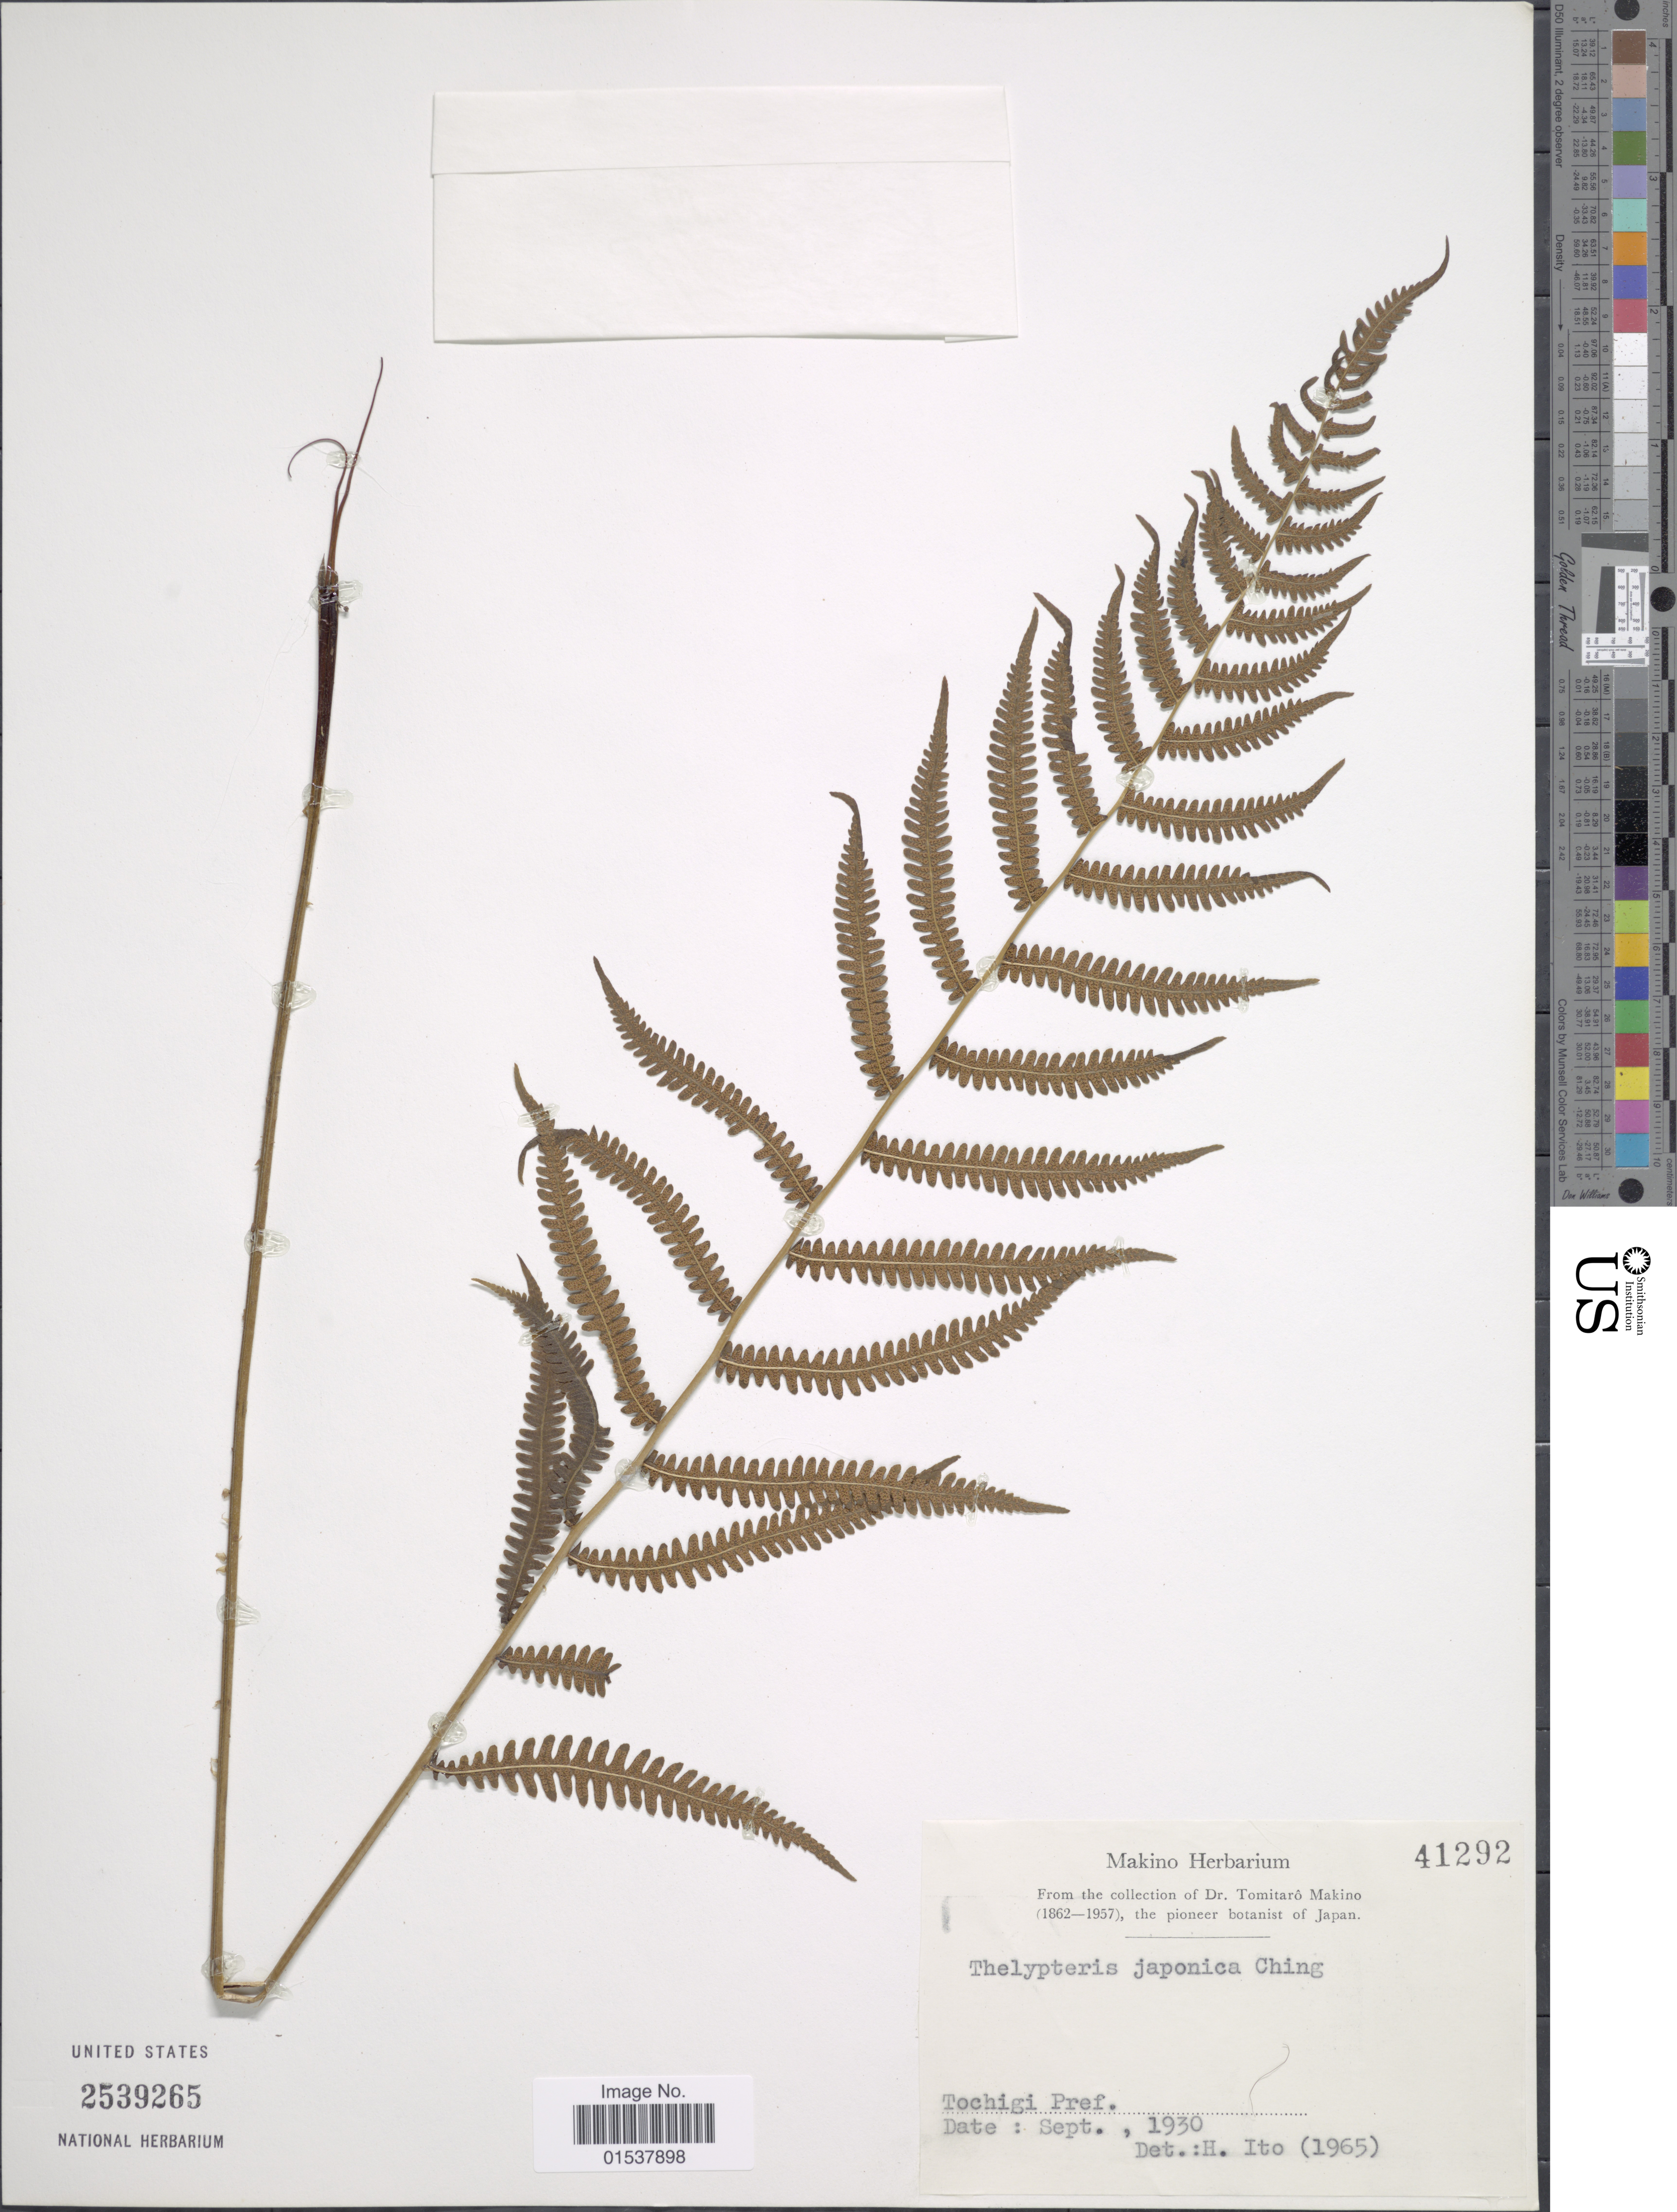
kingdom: Plantae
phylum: Tracheophyta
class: Polypodiopsida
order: Polypodiales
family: Thelypteridaceae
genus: Parathelypteris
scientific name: Parathelypteris japonica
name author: (Baker) Ching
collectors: T. Makino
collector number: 412929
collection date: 1930-09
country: Japan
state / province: Totigi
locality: Tochigi Pref.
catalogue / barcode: US 2539265